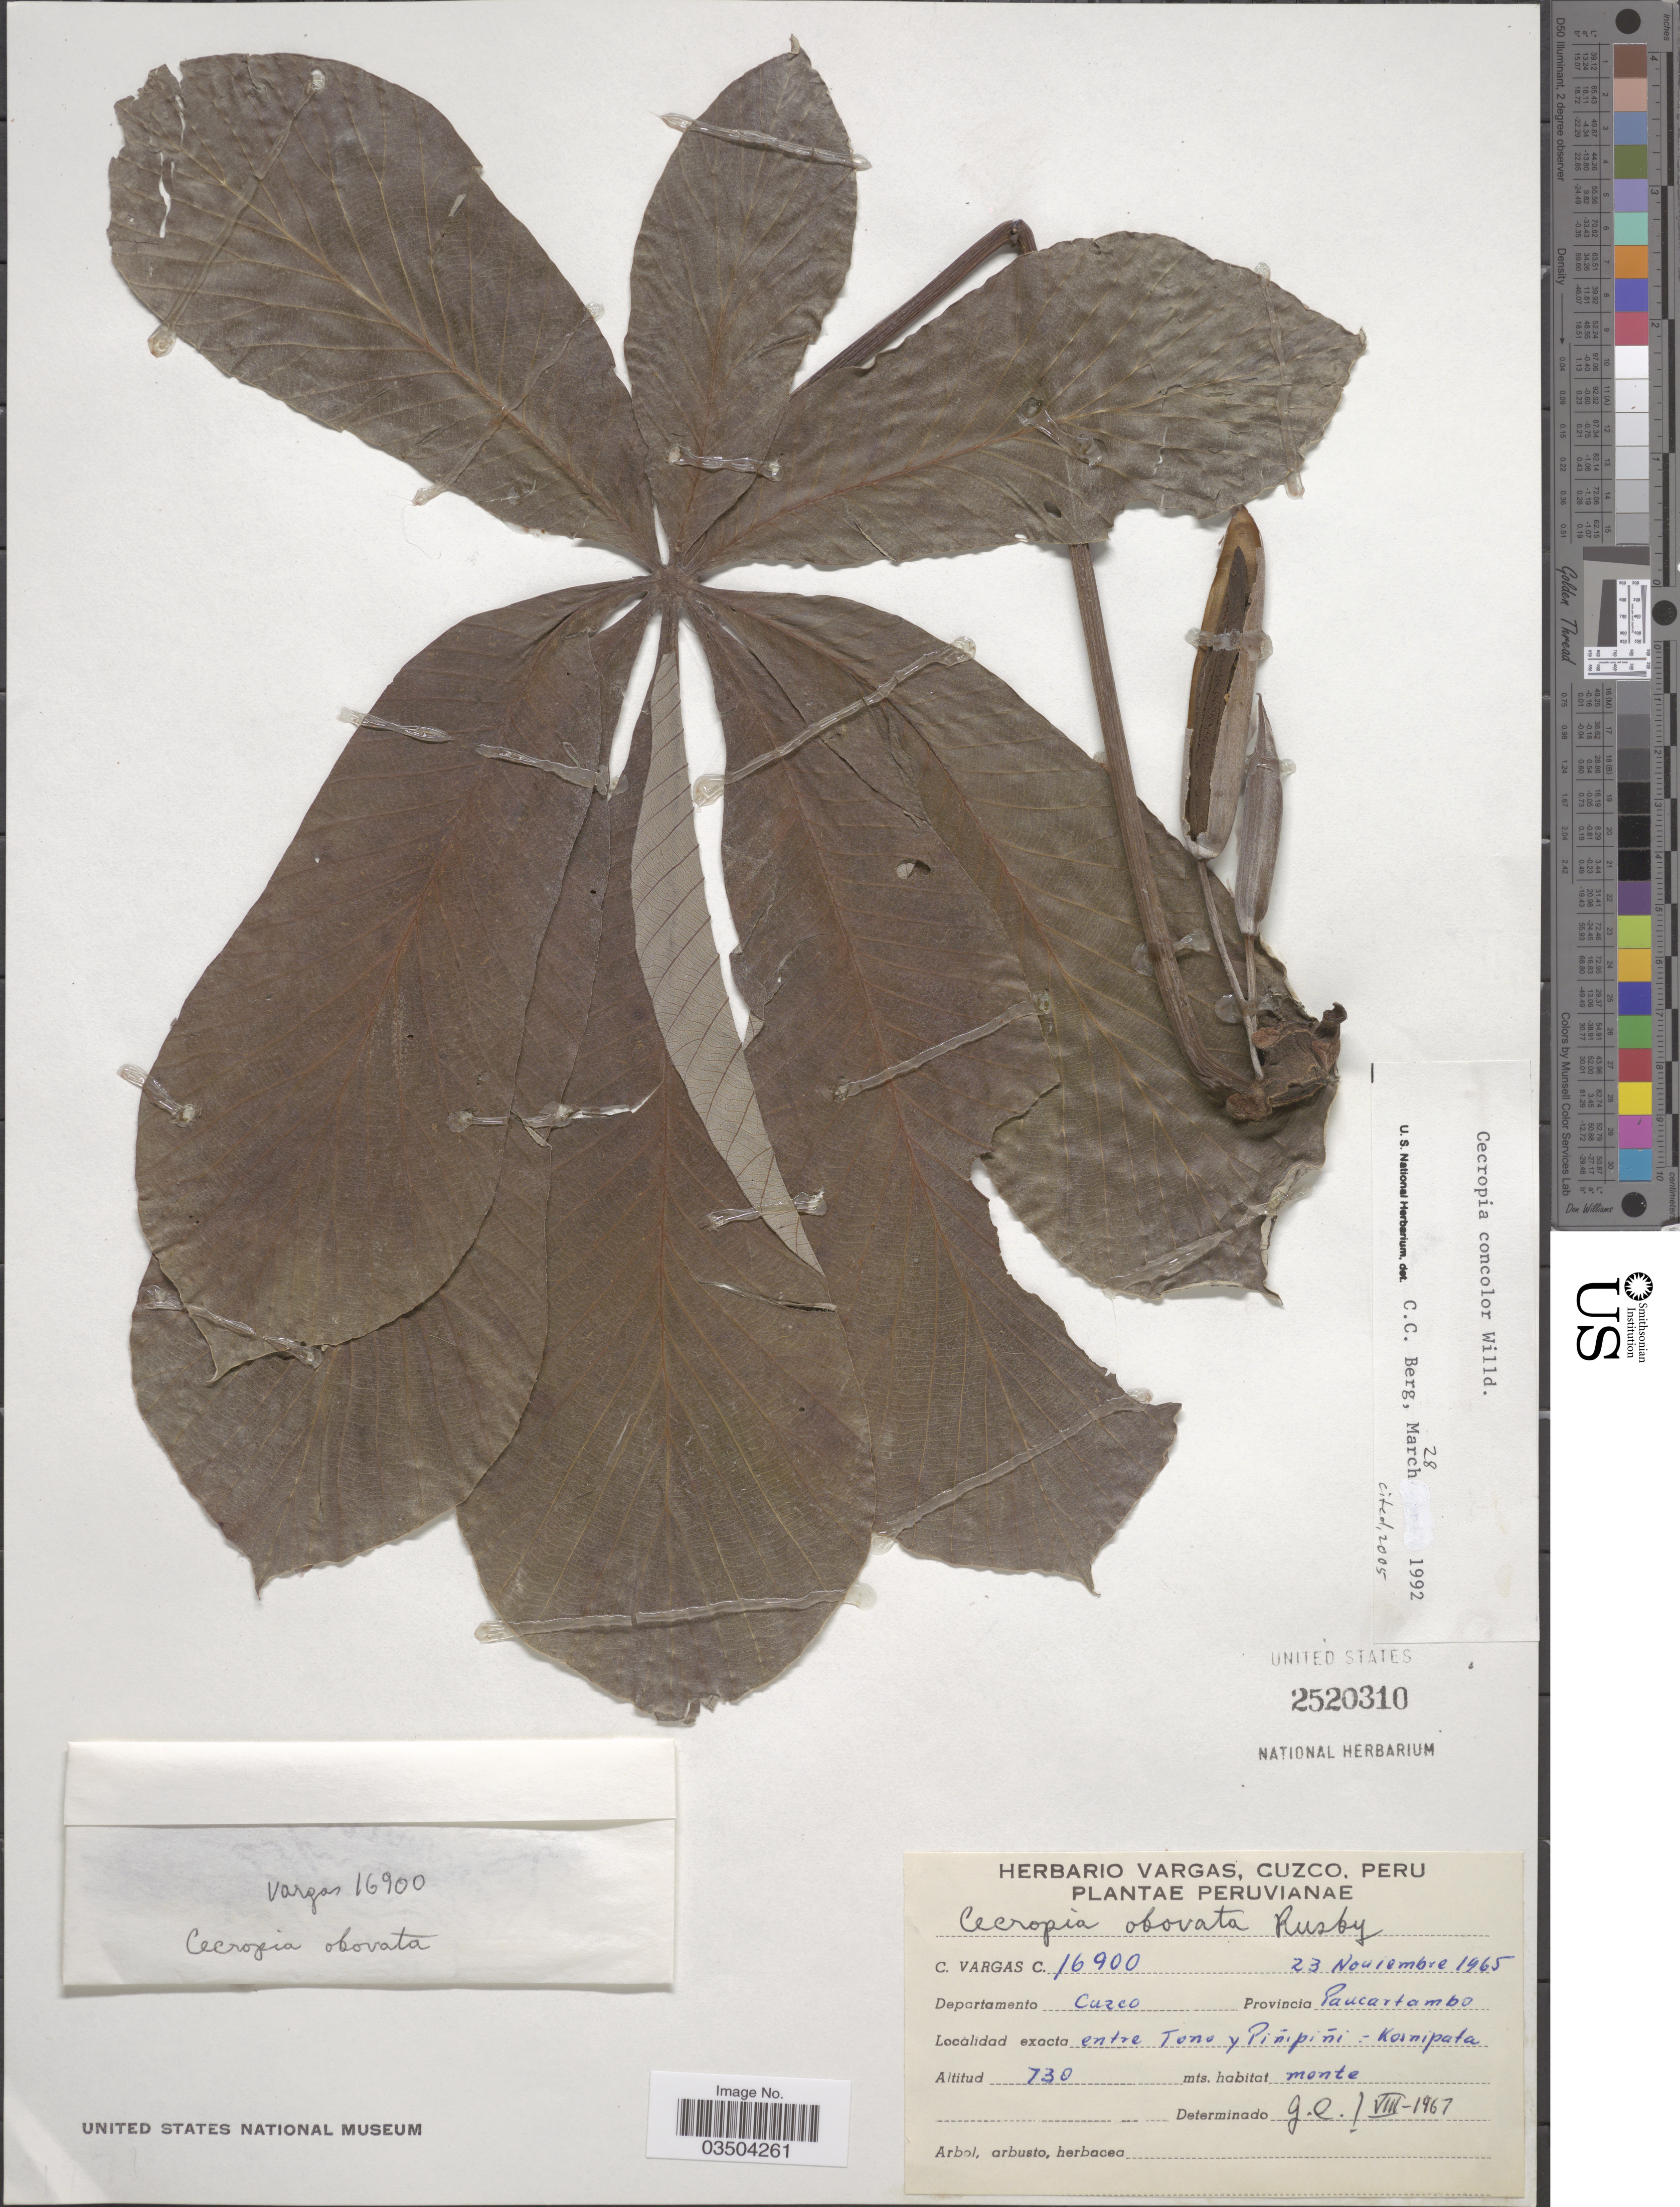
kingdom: Plantae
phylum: Tracheophyta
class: Magnoliopsida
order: Rosales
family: Urticaceae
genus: Cecropia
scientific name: Cecropia concolor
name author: Willd.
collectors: C. Vargas Calderón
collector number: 16900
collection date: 1965-11-23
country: Peru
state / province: Cusco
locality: Departamento Cuzco. Provincia Paucartambo. Entre Tono y Pinipini - Kosnipata.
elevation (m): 730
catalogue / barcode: US 2520310